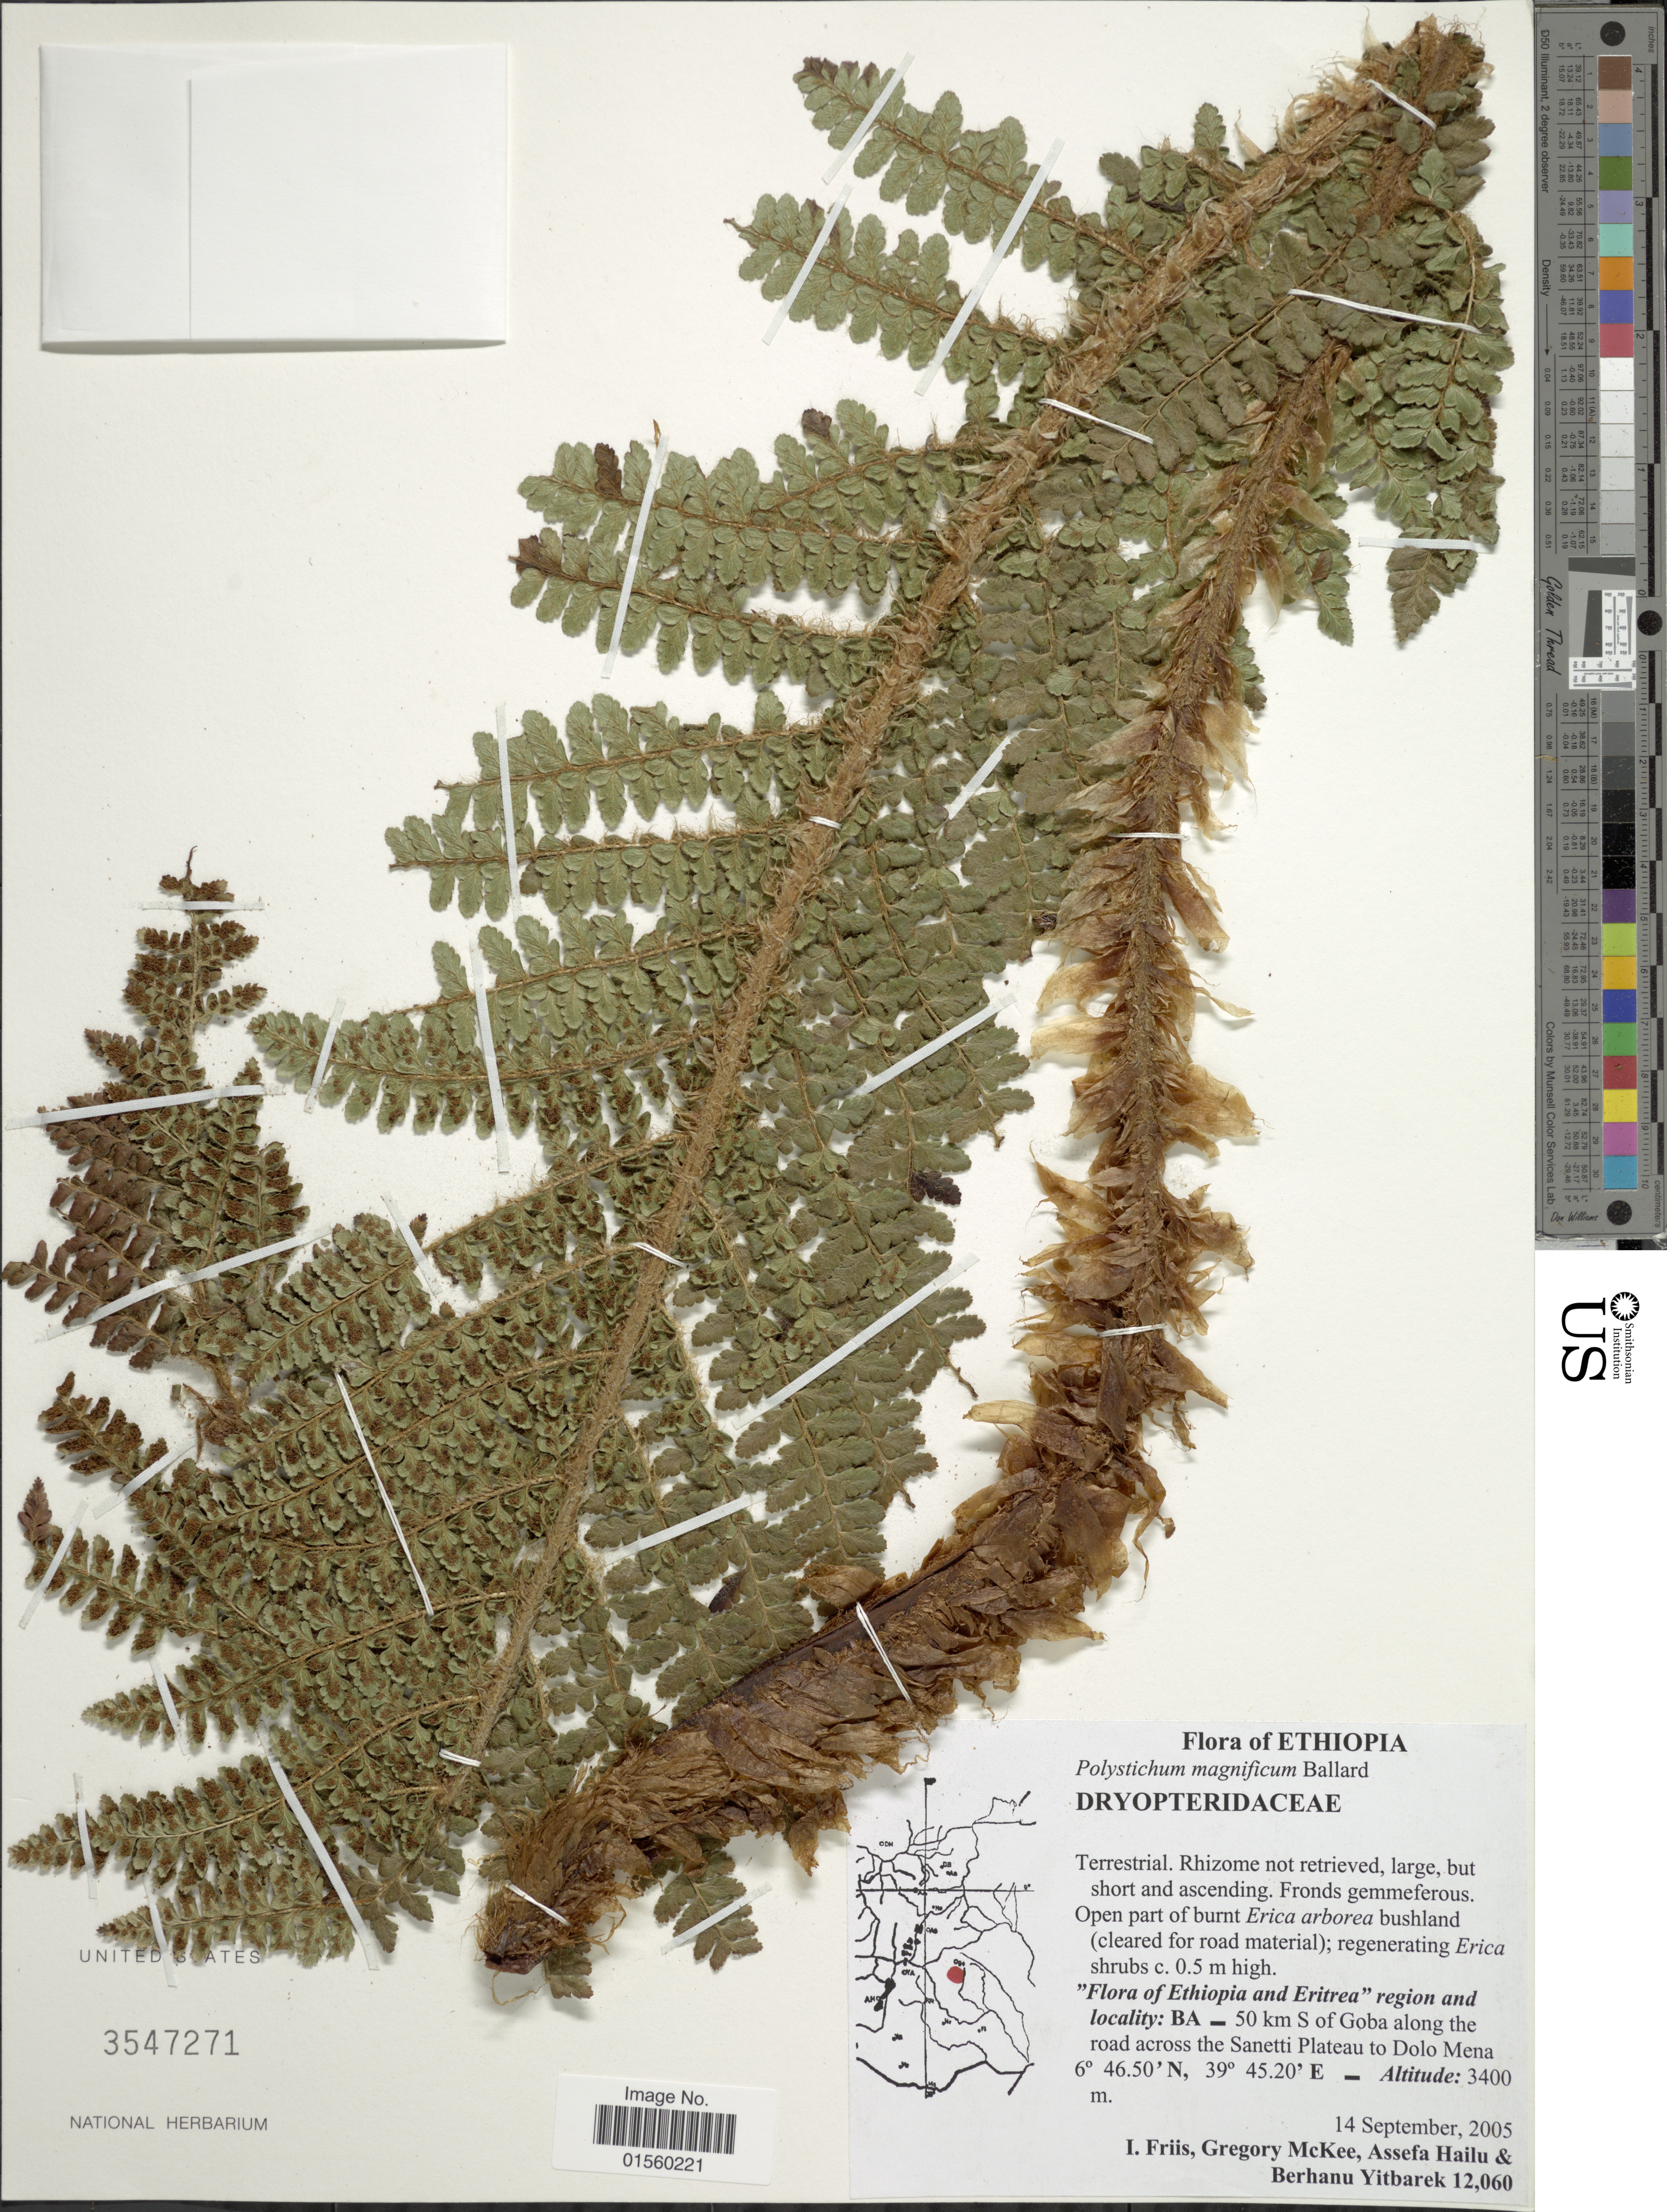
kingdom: Plantae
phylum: Tracheophyta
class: Polypodiopsida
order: Polypodiales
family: Dryopteridaceae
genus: Polystichum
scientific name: Polystichum magnificum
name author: Ballard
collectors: I. Friis, G. S. McKee, A. Hailu & B. Yitbarek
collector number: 12060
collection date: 2005-09-14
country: Ethiopia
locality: BA_ 50 km S of Goba along the road acorss the Sanetti Plateau to Dolo Mena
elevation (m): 3400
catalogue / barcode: US 3547271